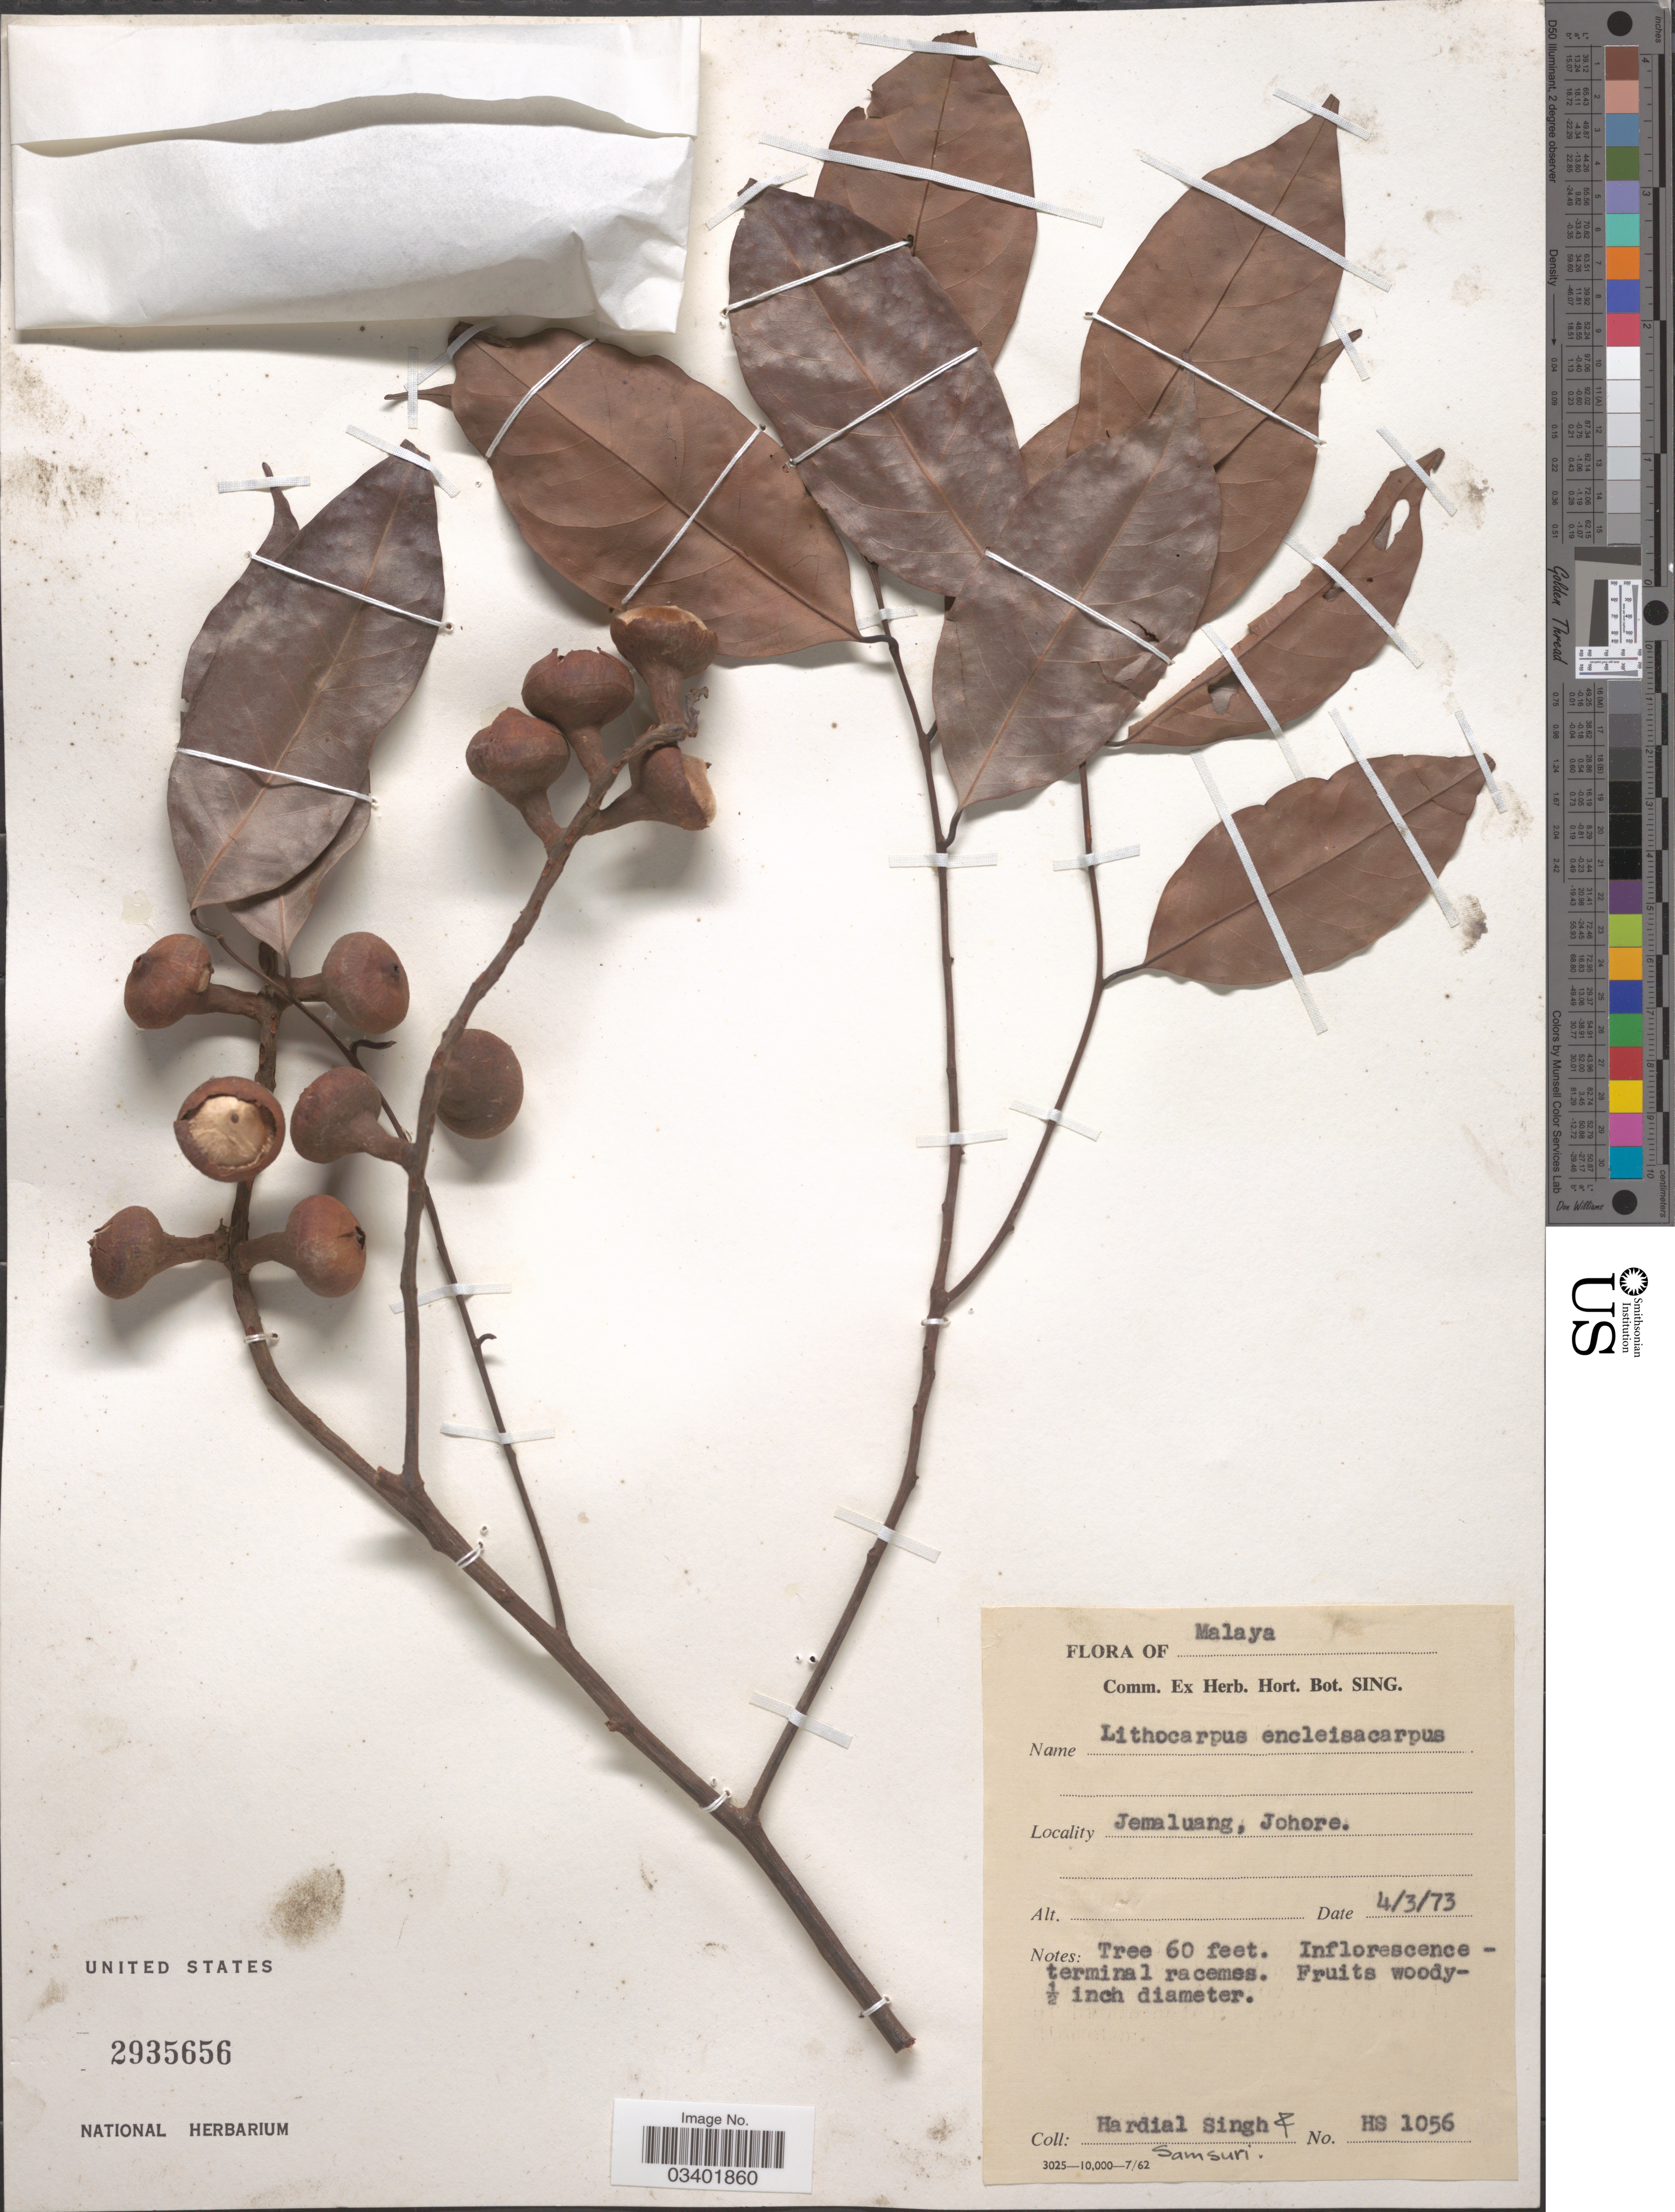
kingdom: Plantae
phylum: Tracheophyta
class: Magnoliopsida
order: Fagales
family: Fagaceae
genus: Lithocarpus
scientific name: Lithocarpus encleisocarpus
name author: (Korth.) A. Camus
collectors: H. Singh & -. Samsuri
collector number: HS 1056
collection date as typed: Transcribed d/m/y: 4/3/73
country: Malaysia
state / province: Johor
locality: Malaya. Jemaluang, Johore.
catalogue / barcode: US 2935656